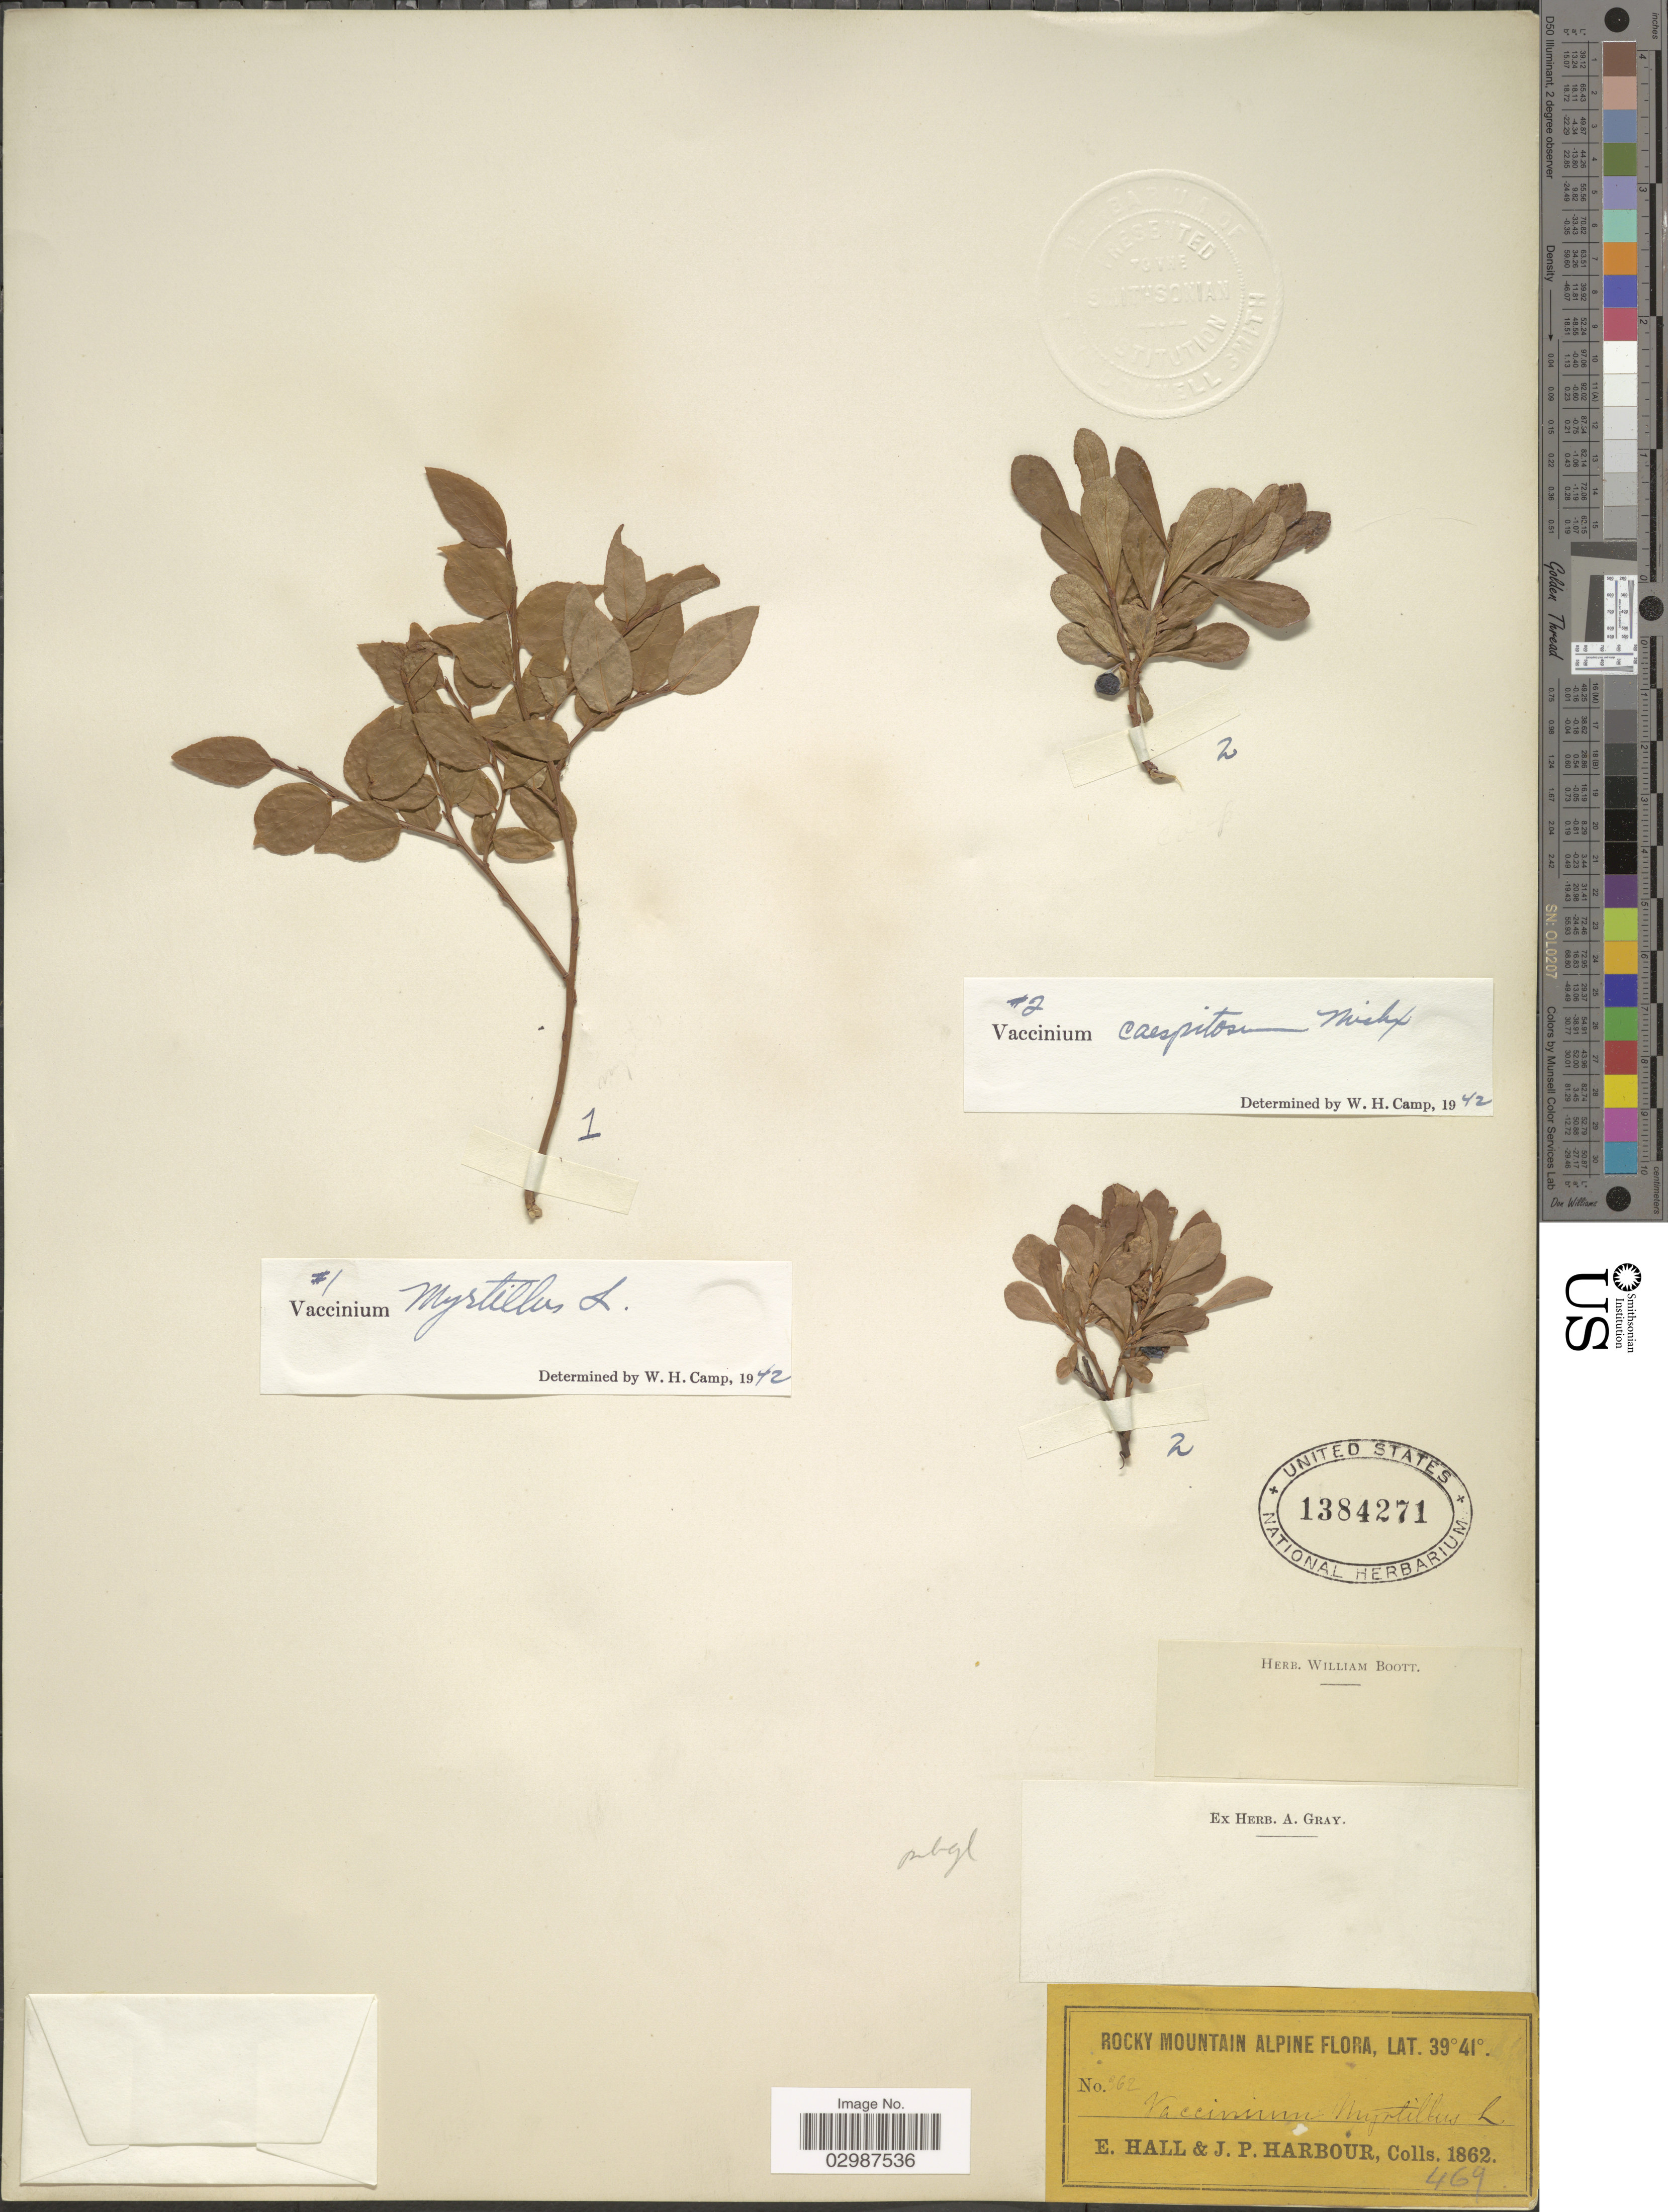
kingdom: Plantae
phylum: Tracheophyta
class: Magnoliopsida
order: Ericales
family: Ericaceae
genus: Vaccinium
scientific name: Vaccinium caespitosum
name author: Michx.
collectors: E. Hall & J. Harbour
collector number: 362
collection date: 1862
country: United States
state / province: Colorado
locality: Rocky Mtns.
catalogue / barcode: US 1384271